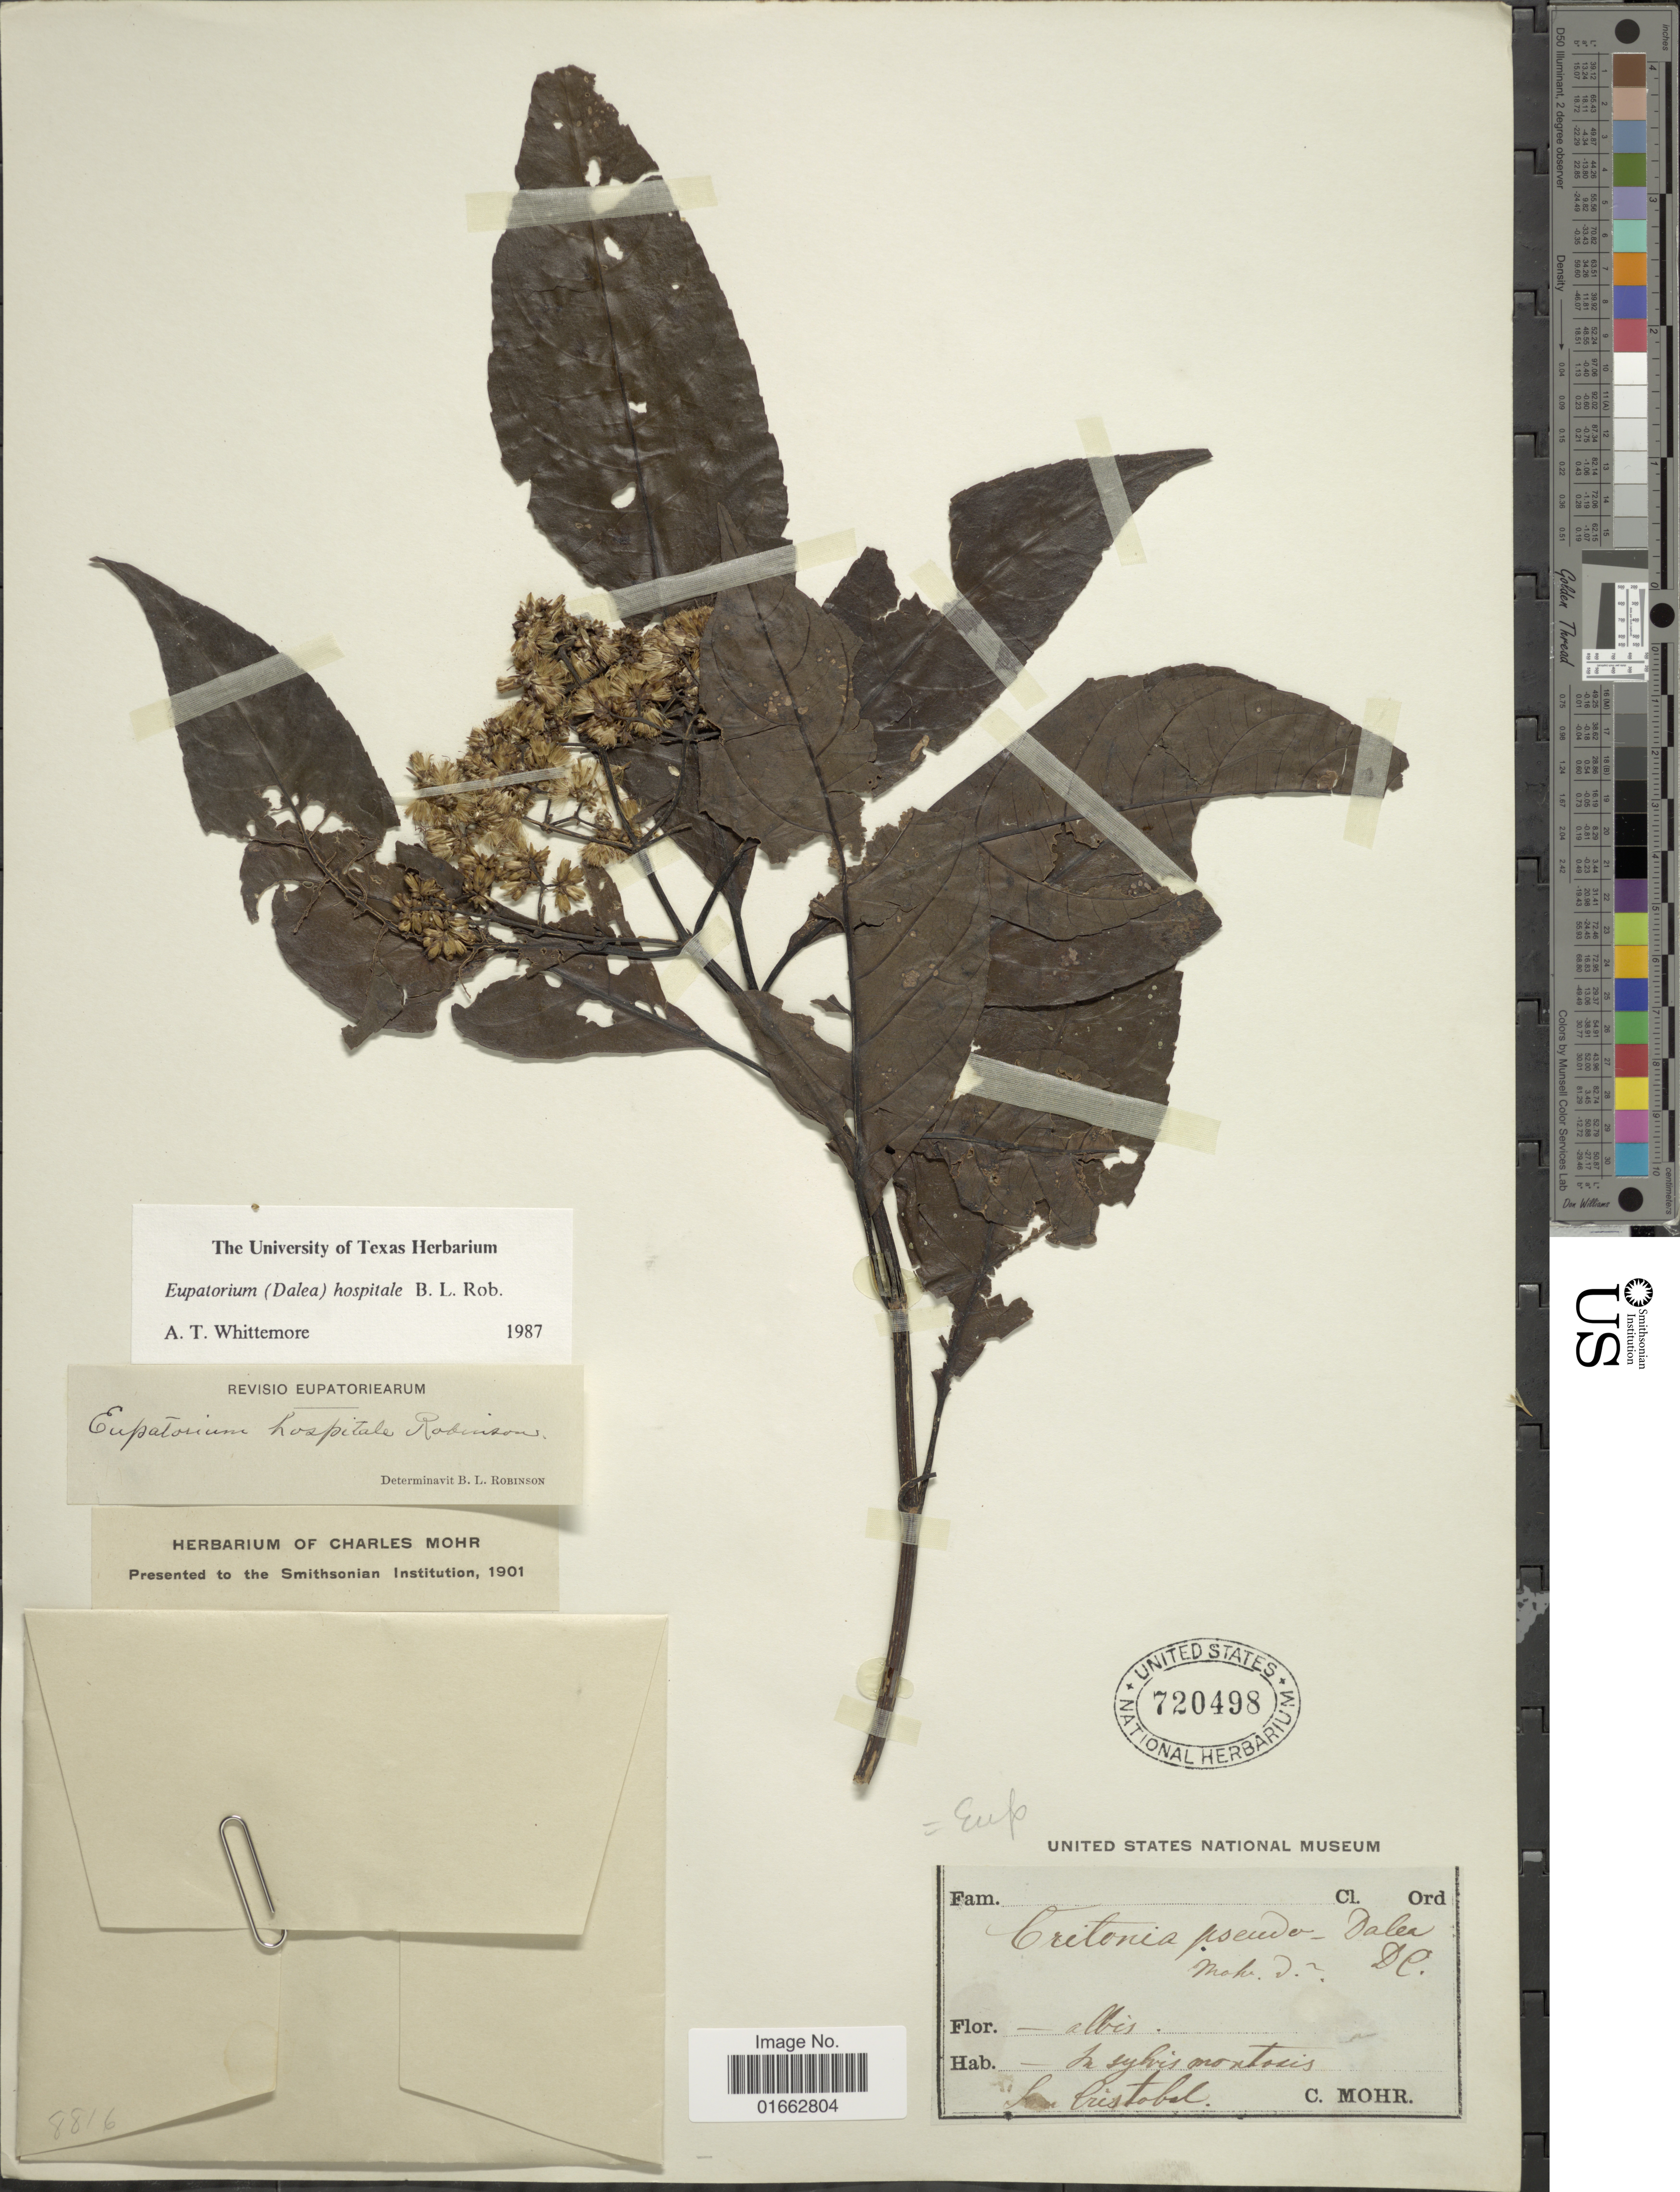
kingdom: Plantae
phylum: Tracheophyta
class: Magnoliopsida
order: Asterales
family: Asteraceae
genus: Critonia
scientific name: Critonia hospitalis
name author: (B.L. Rob.) R.M. King & H. Rob.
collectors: C. T. Mohr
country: Mexico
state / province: Nuevo León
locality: San Cristobal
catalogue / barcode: US 720498